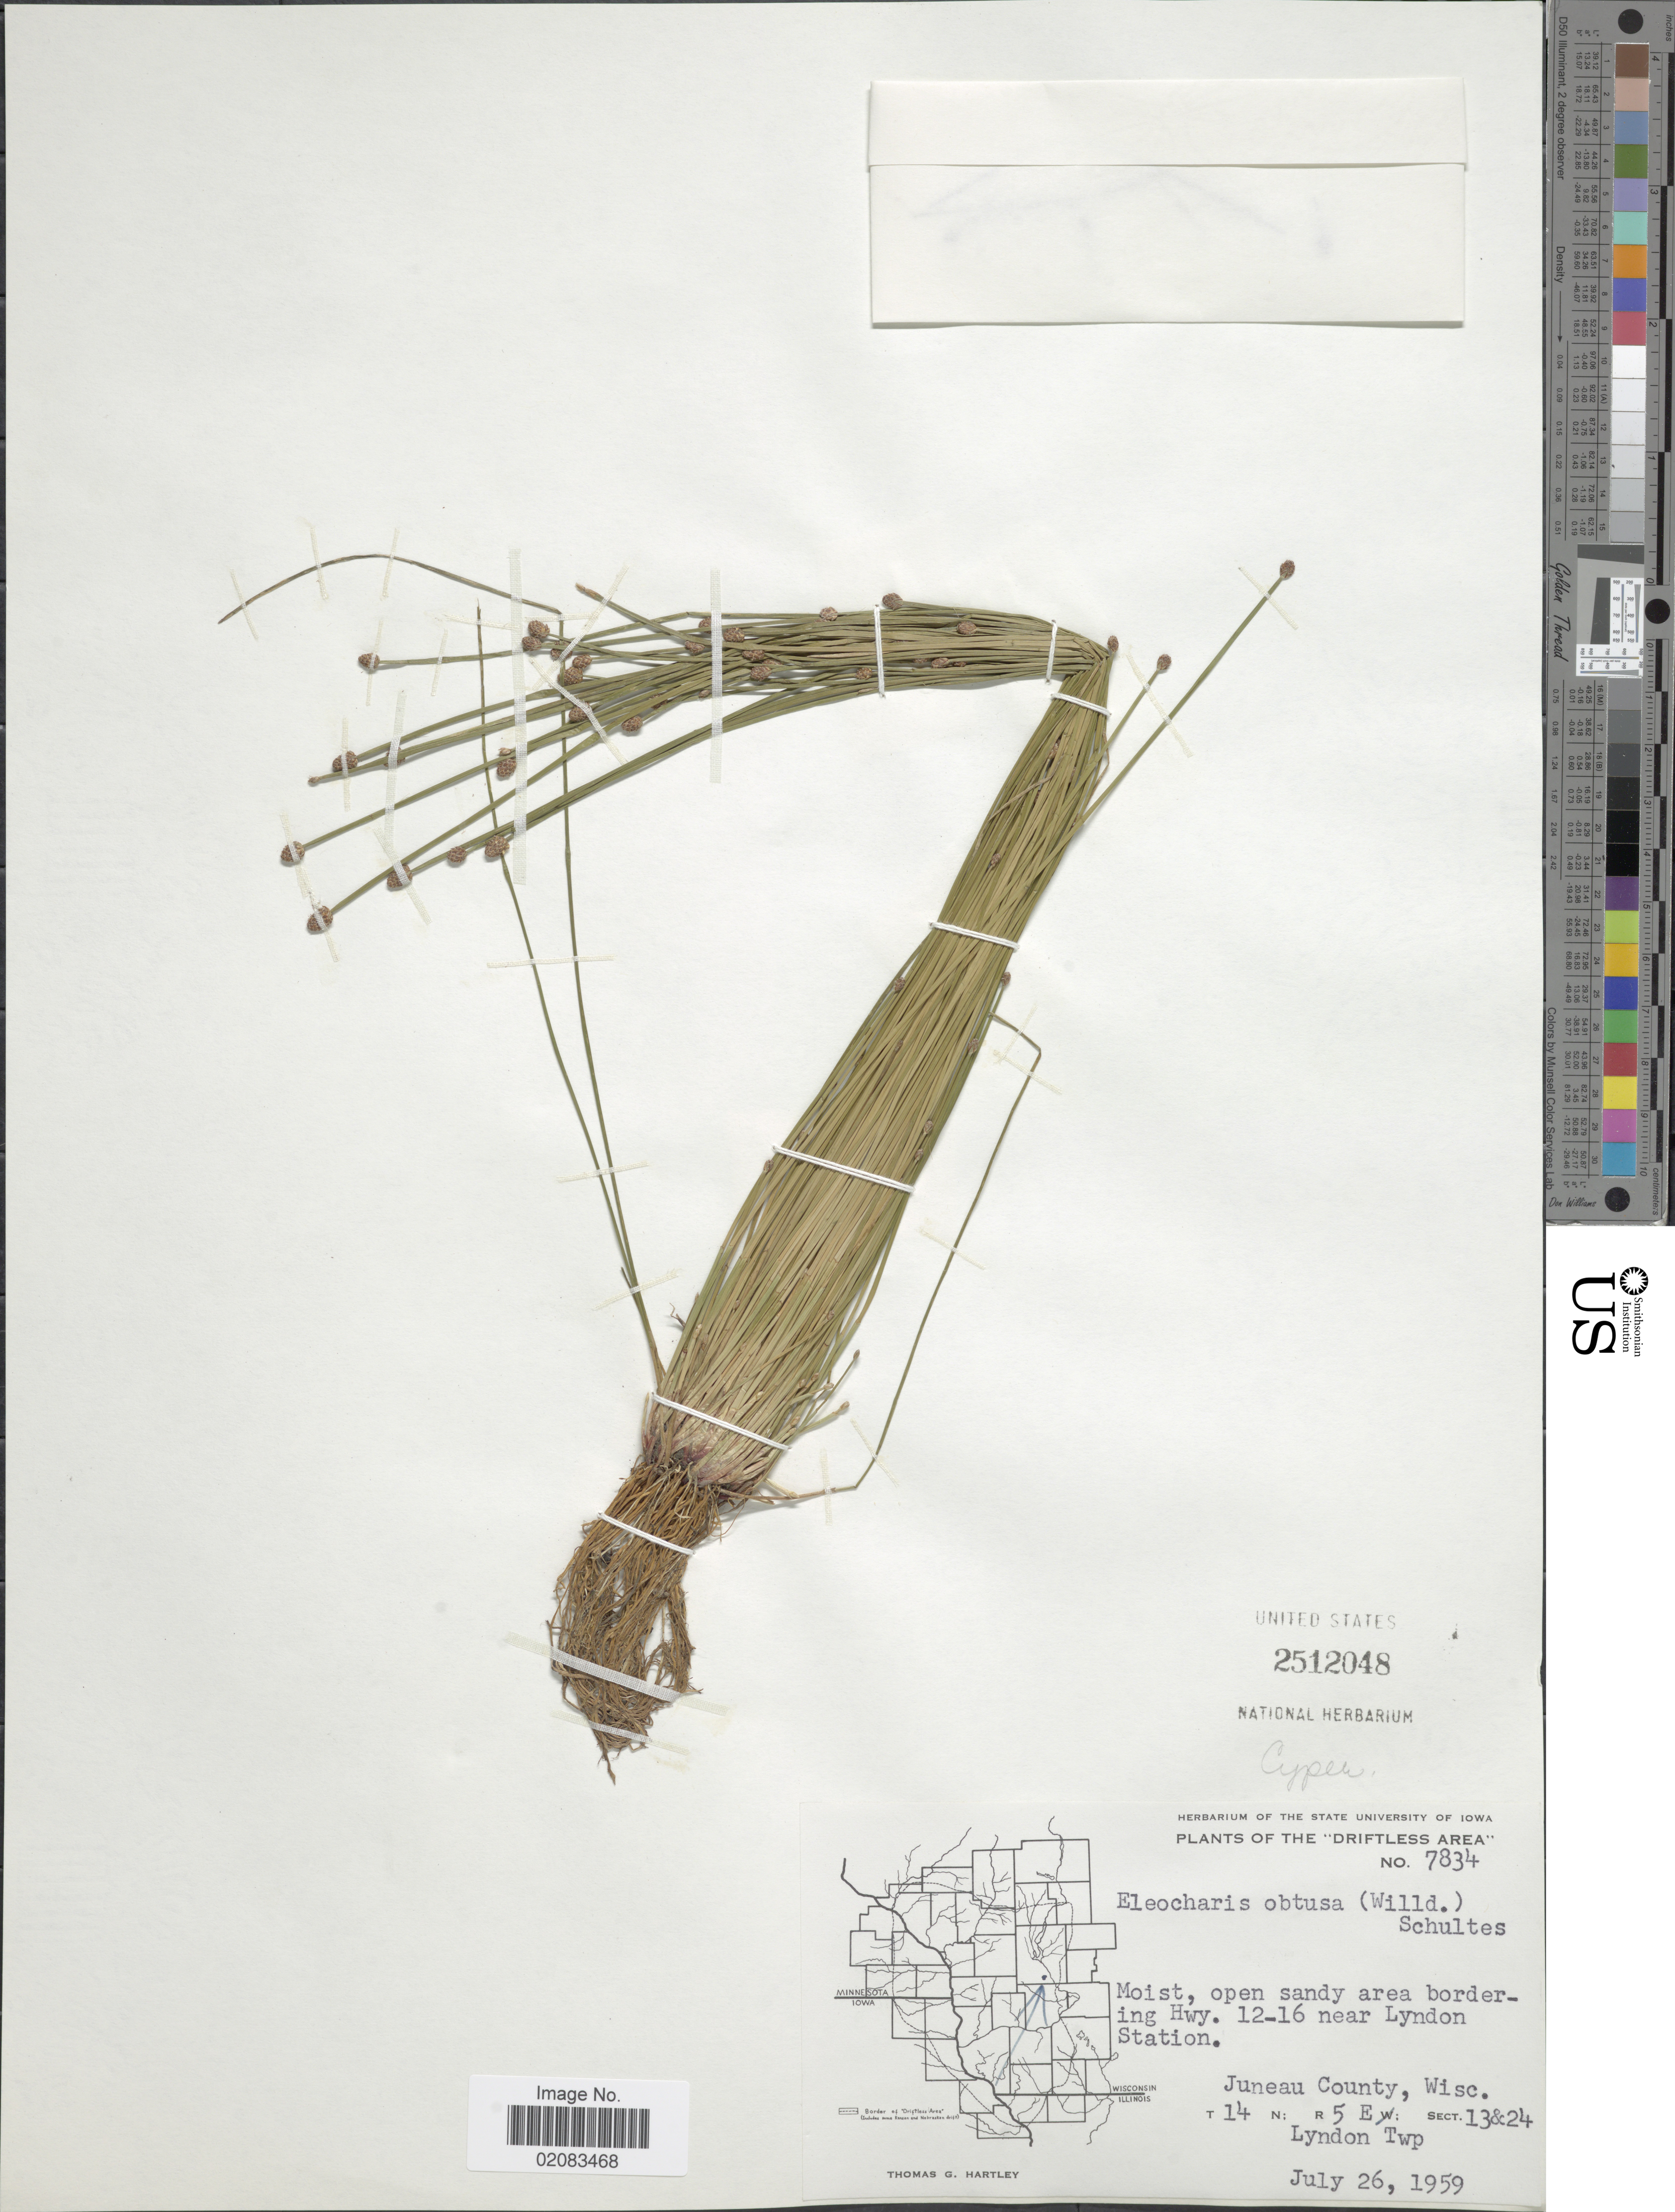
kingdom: Plantae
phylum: Tracheophyta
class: Liliopsida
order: Poales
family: Cyperaceae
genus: Eleocharis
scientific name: Eleocharis obtusa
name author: (Willd.) Schult.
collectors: T. G. Hartley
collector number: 7834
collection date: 1959-07-26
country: United States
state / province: Wisconsin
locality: The 'Driftless Area', Moist, open sandy area bordering Hwy. 12-16 near Lyndon Station, Juneau County, T 14 N; R 5 E; Sect 13&24, Lyndon Twp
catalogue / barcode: US 2512048